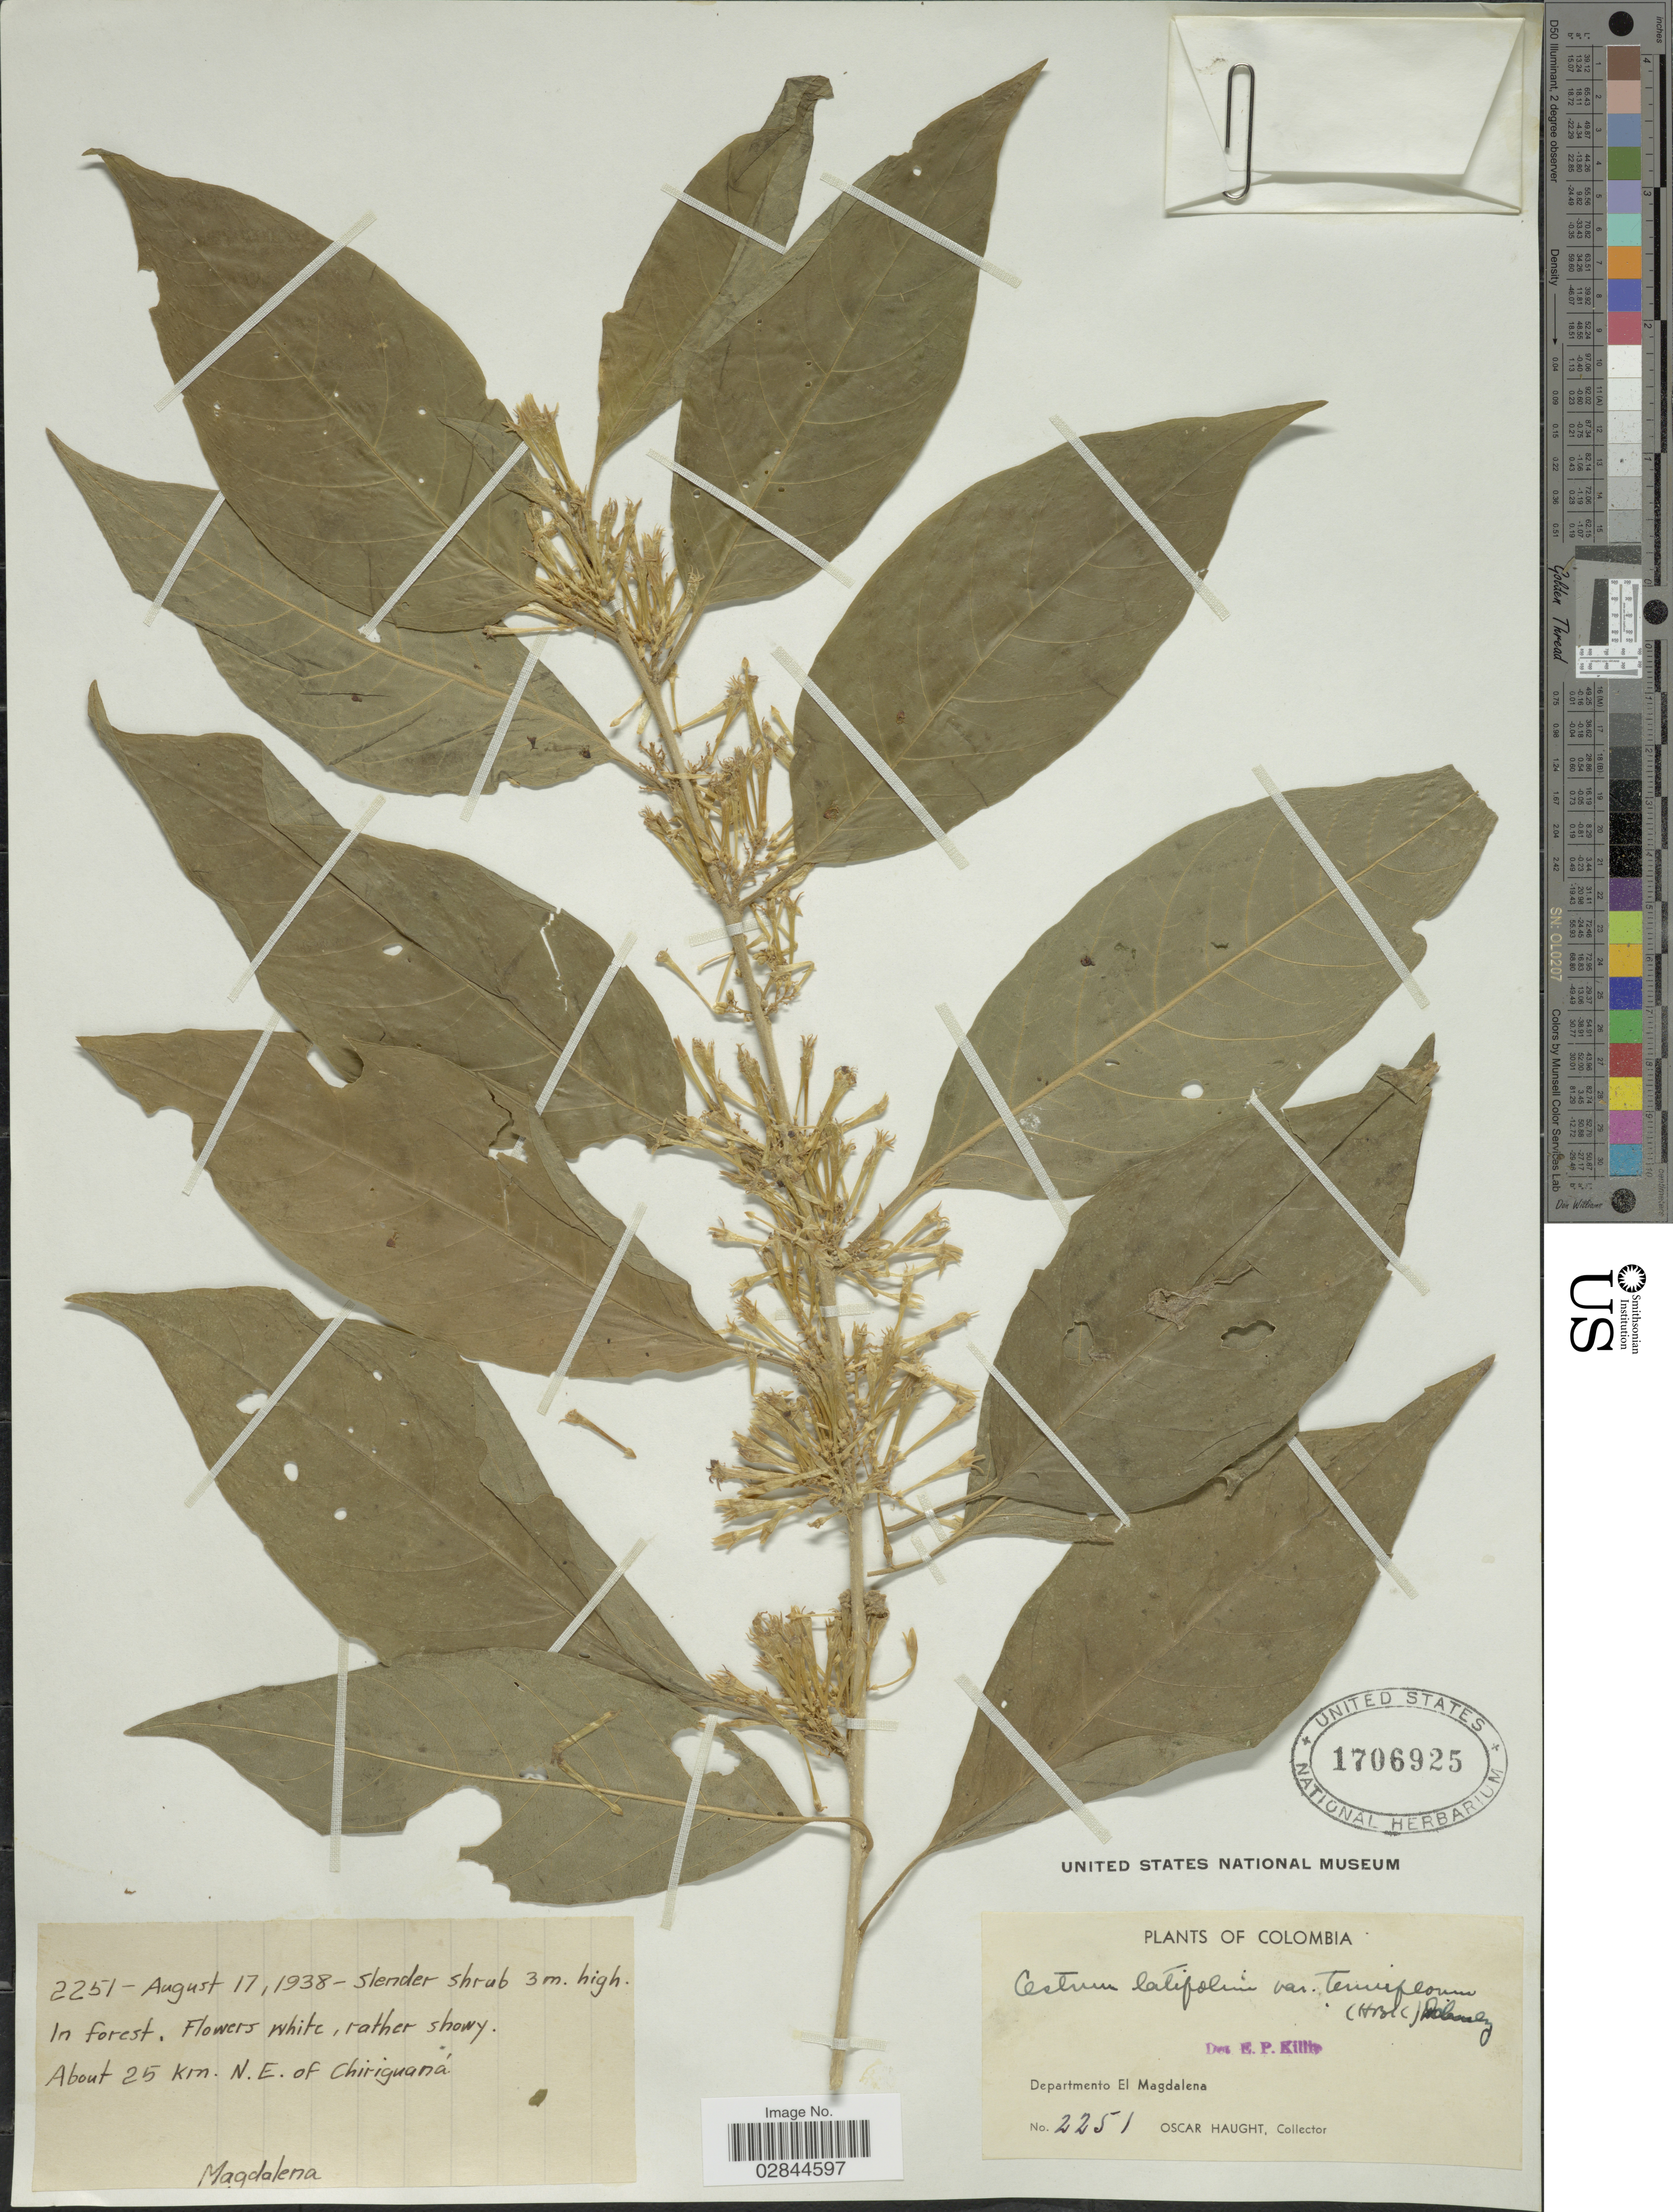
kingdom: Plantae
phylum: Tracheophyta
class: Magnoliopsida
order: Solanales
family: Solanaceae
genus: Cestrum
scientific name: Cestrum latifolium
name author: Lam.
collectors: O. Haught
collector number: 2251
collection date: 1938-08-17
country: Colombia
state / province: Magdalena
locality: Departamento El Magdalena. About 25 km. N.E. of Chiriguaná.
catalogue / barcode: US 1706925